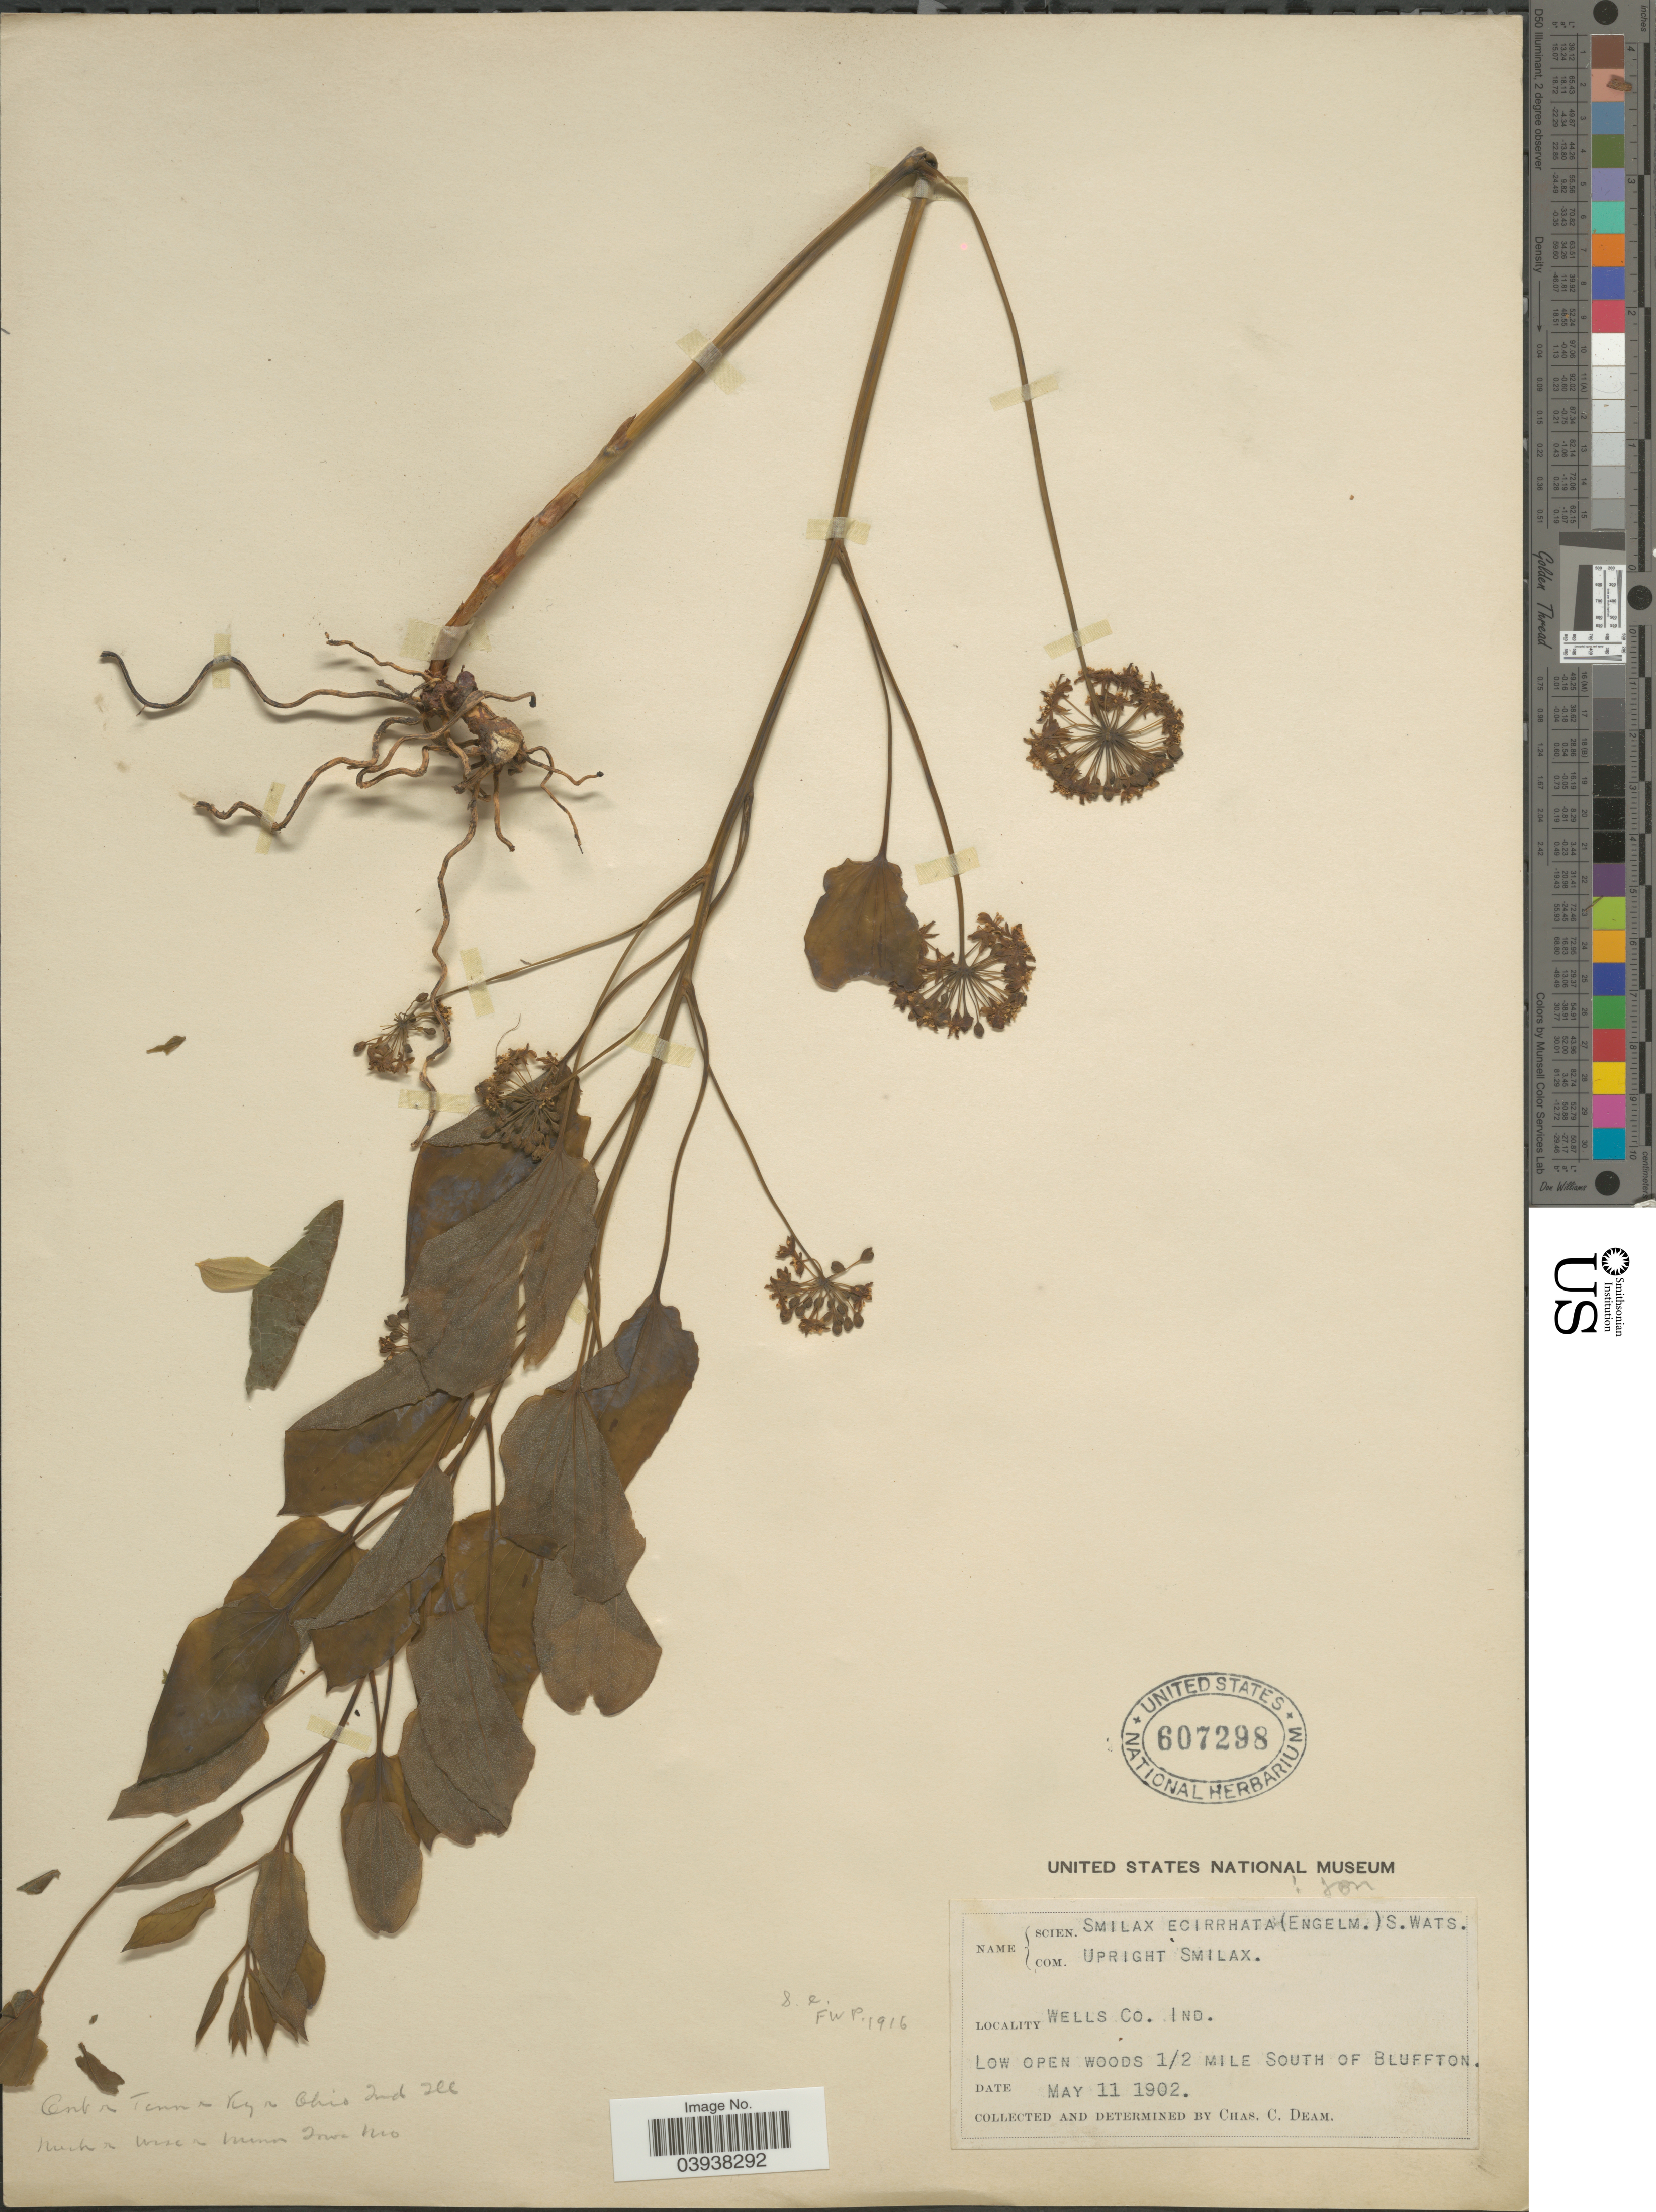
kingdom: Plantae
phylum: Tracheophyta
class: Liliopsida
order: Liliales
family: Smilacaceae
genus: Smilax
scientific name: Smilax ecirrhata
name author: (Engelm. ex Kunth) S. Watson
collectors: C. C. Deam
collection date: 1902-05-11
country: United States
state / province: Indiana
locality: Wells Co. Low open woods 1/2 mile south of Bluffton.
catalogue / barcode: US 607298